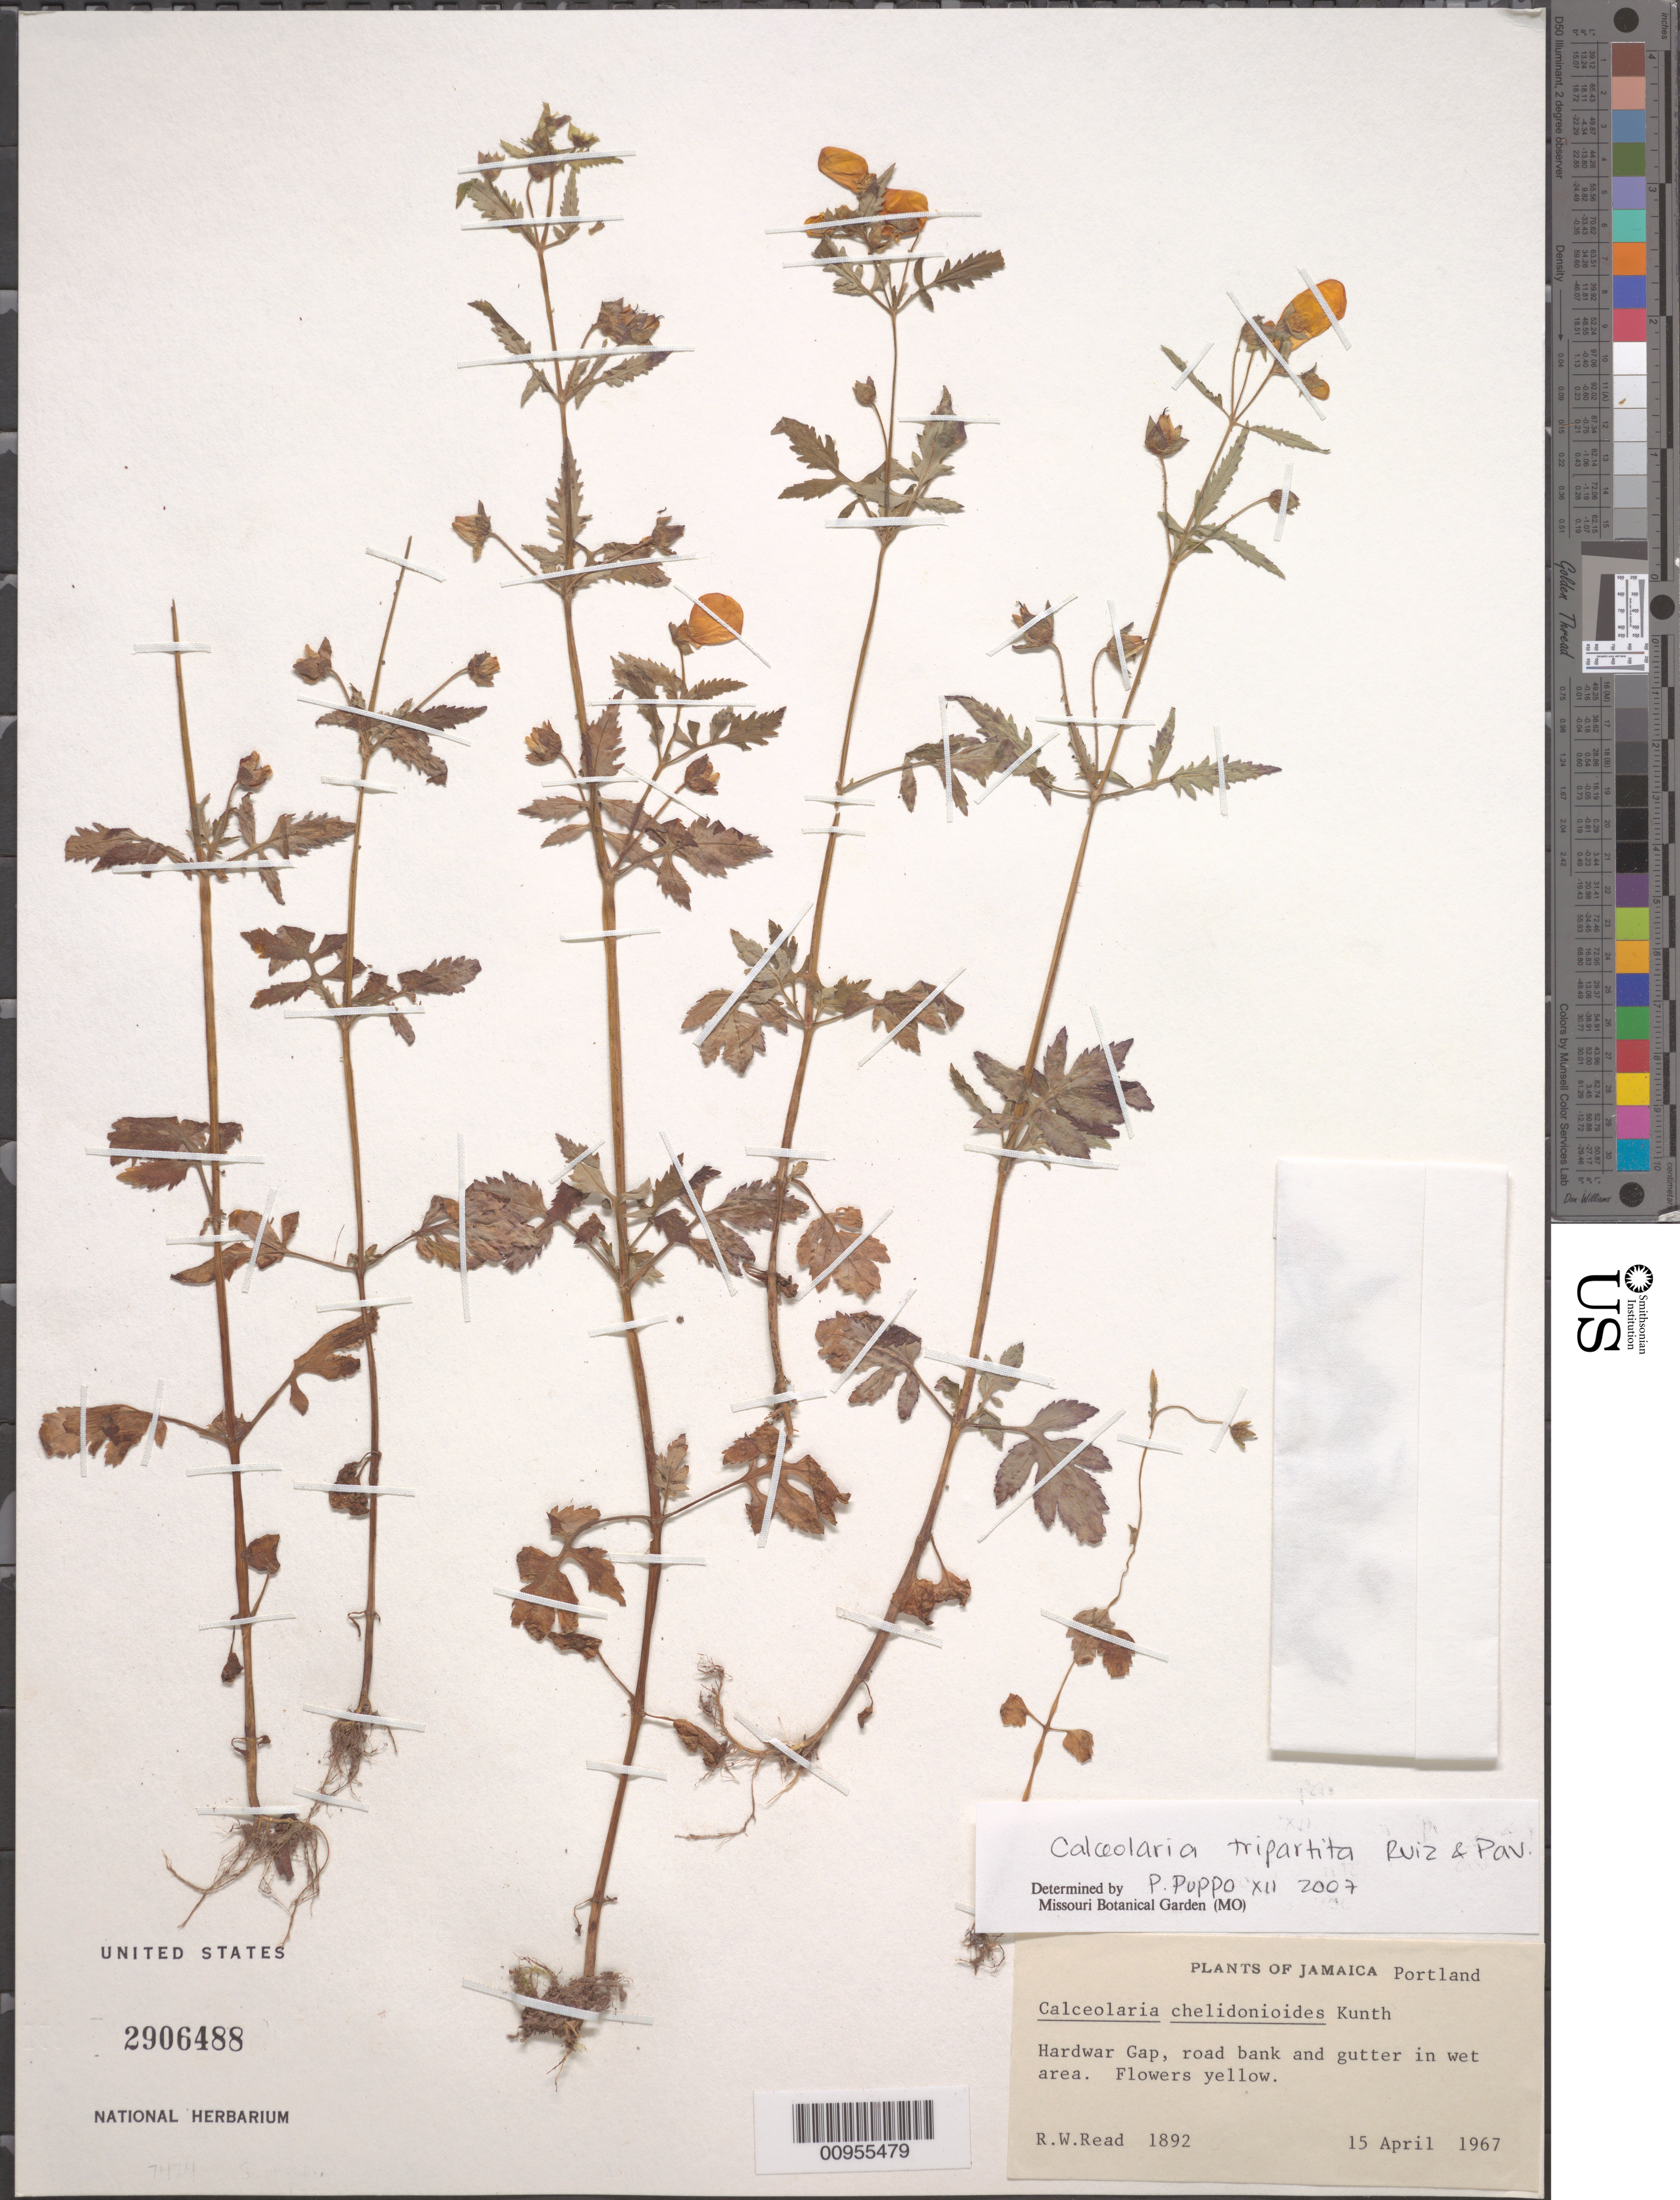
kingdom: Plantae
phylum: Tracheophyta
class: Magnoliopsida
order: Lamiales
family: Calceolariaceae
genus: Calceolaria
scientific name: Calceolaria tripartita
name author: Ruiz & Pav.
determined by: Puppo, P.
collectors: R. W. Read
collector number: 1892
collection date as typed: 15 Apr 1967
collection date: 1967-04-15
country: Jamaica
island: Jamaica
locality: Hardwar Gap.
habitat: road bank and gutter in wet area.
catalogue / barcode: US 2906488